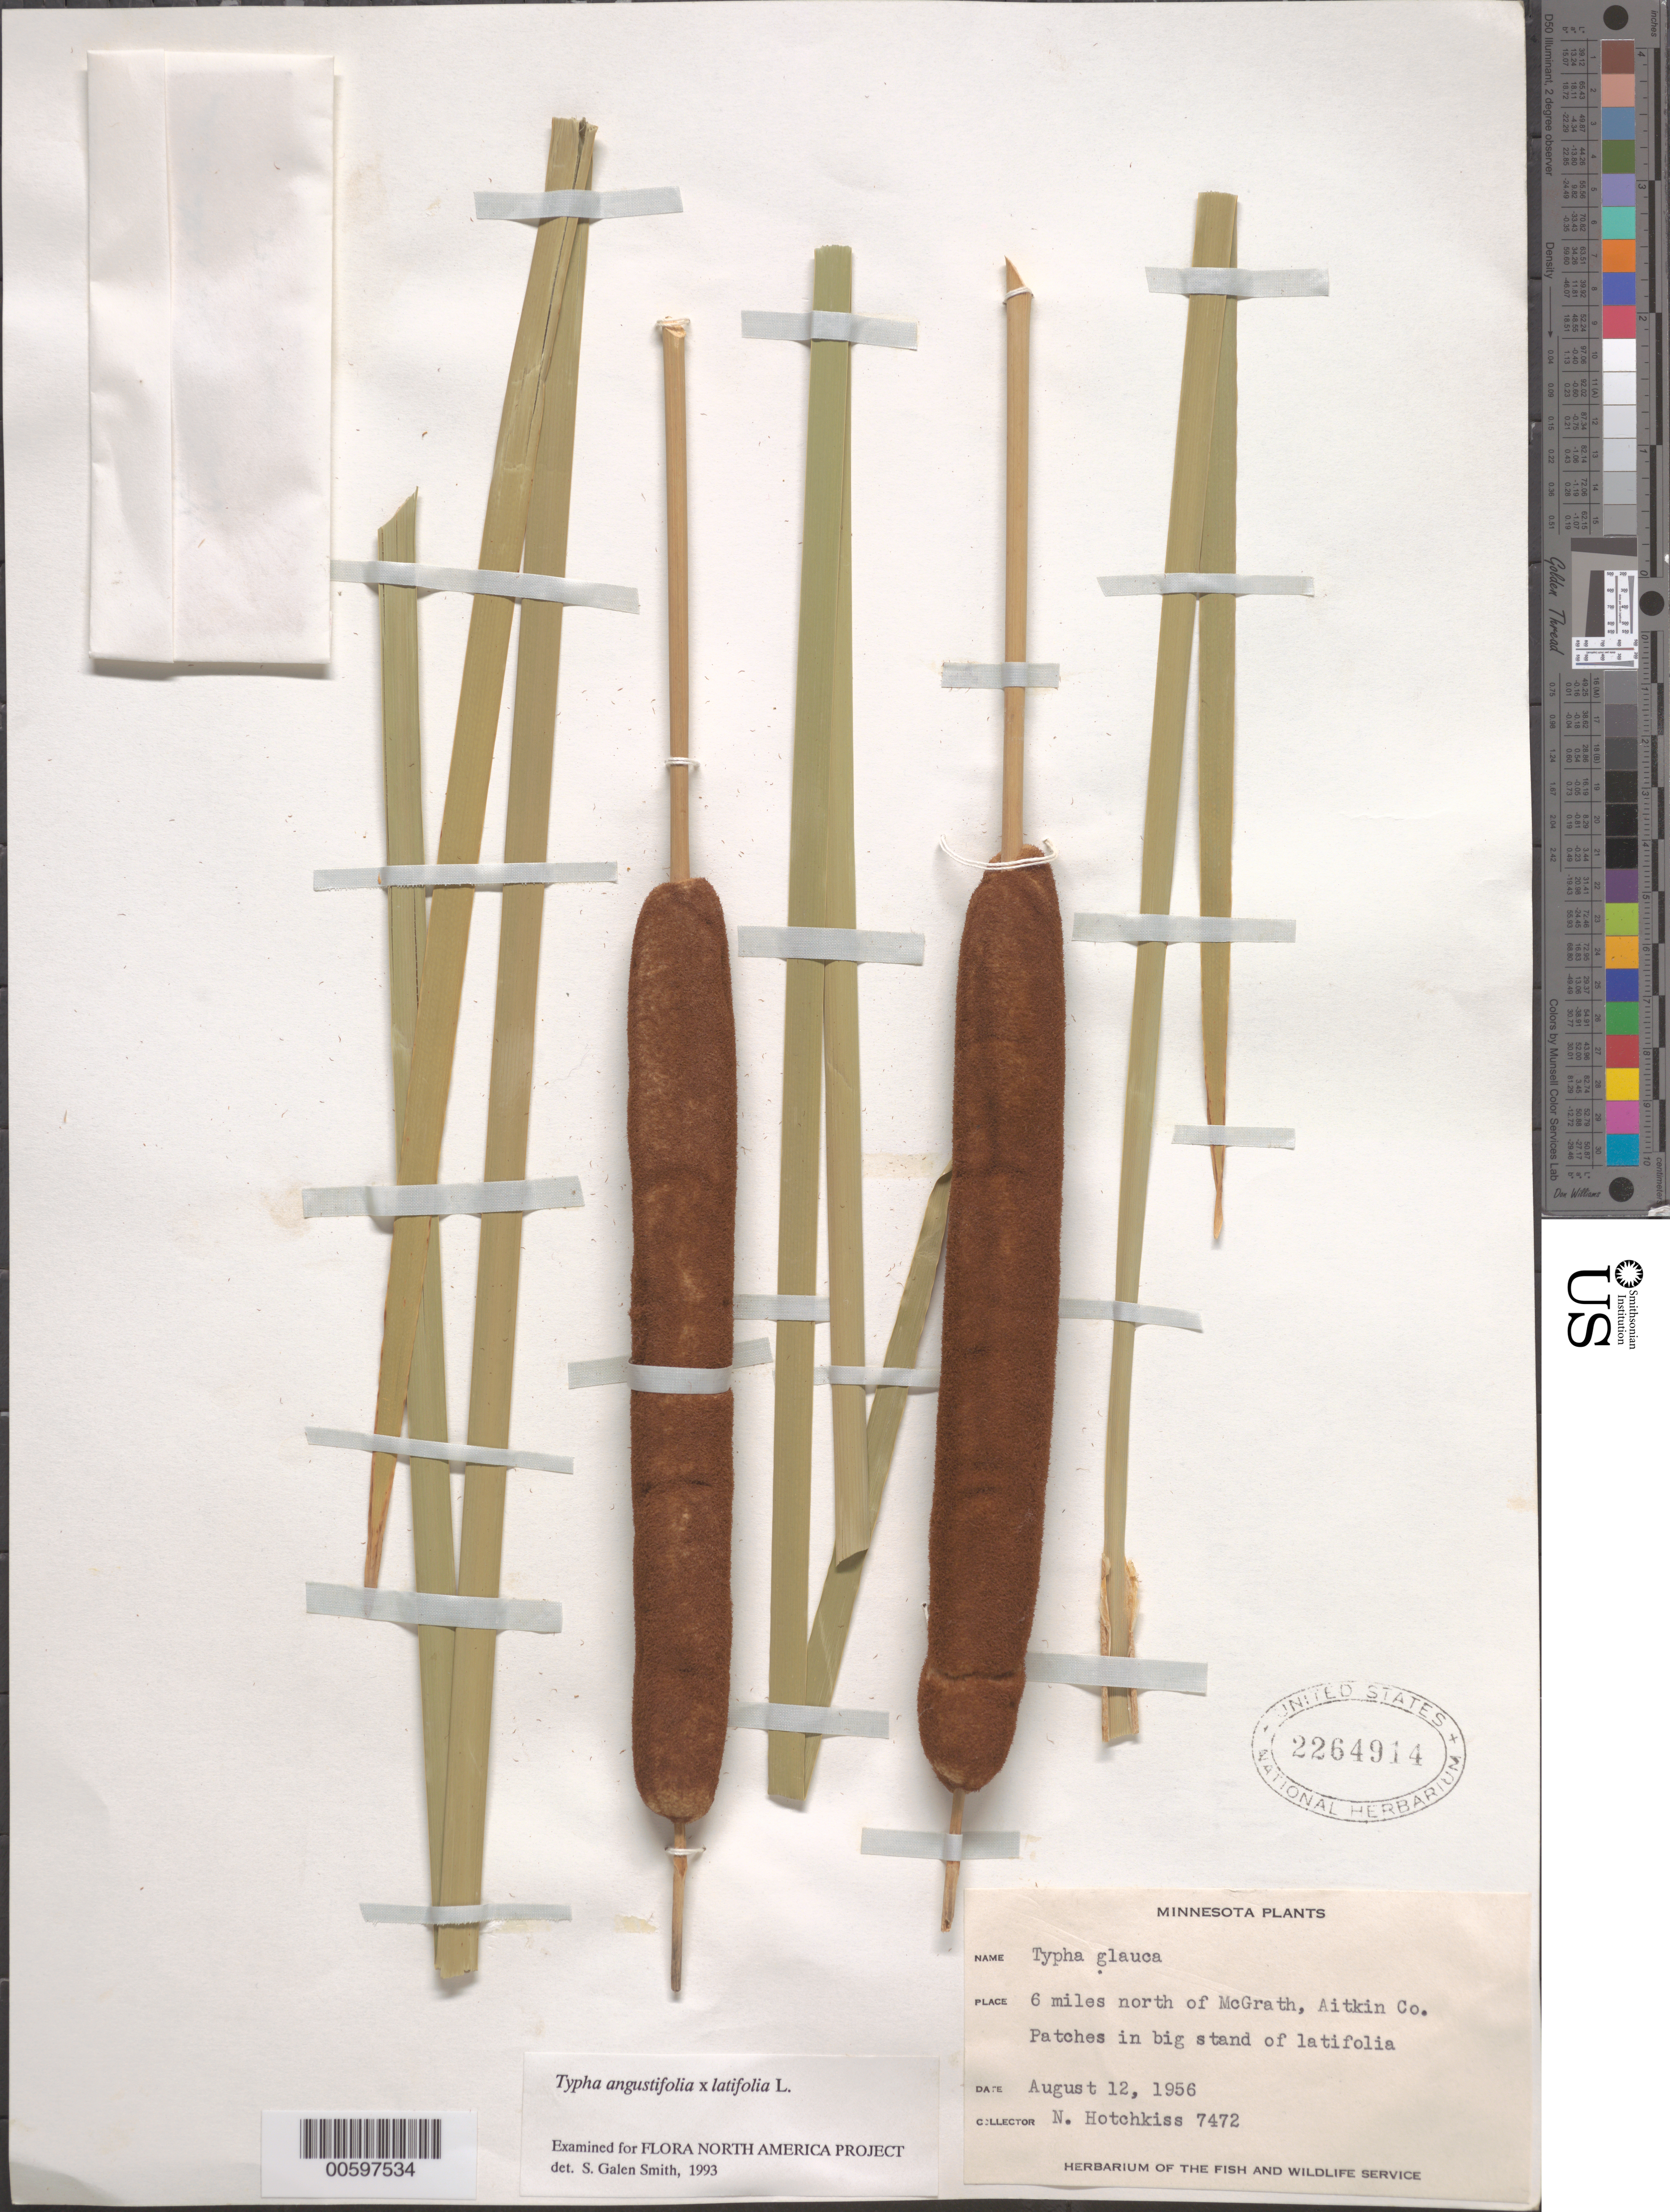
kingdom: Plantae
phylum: Tracheophyta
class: Liliopsida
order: Poales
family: Typhaceae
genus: Typha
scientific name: Typha glauca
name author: Godr.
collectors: N. Hotchkiss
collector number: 7472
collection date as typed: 12 Aug 1956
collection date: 1956-08-12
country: United States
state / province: Minnesota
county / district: Aitkin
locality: N of Mc Grath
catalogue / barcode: US 2264914